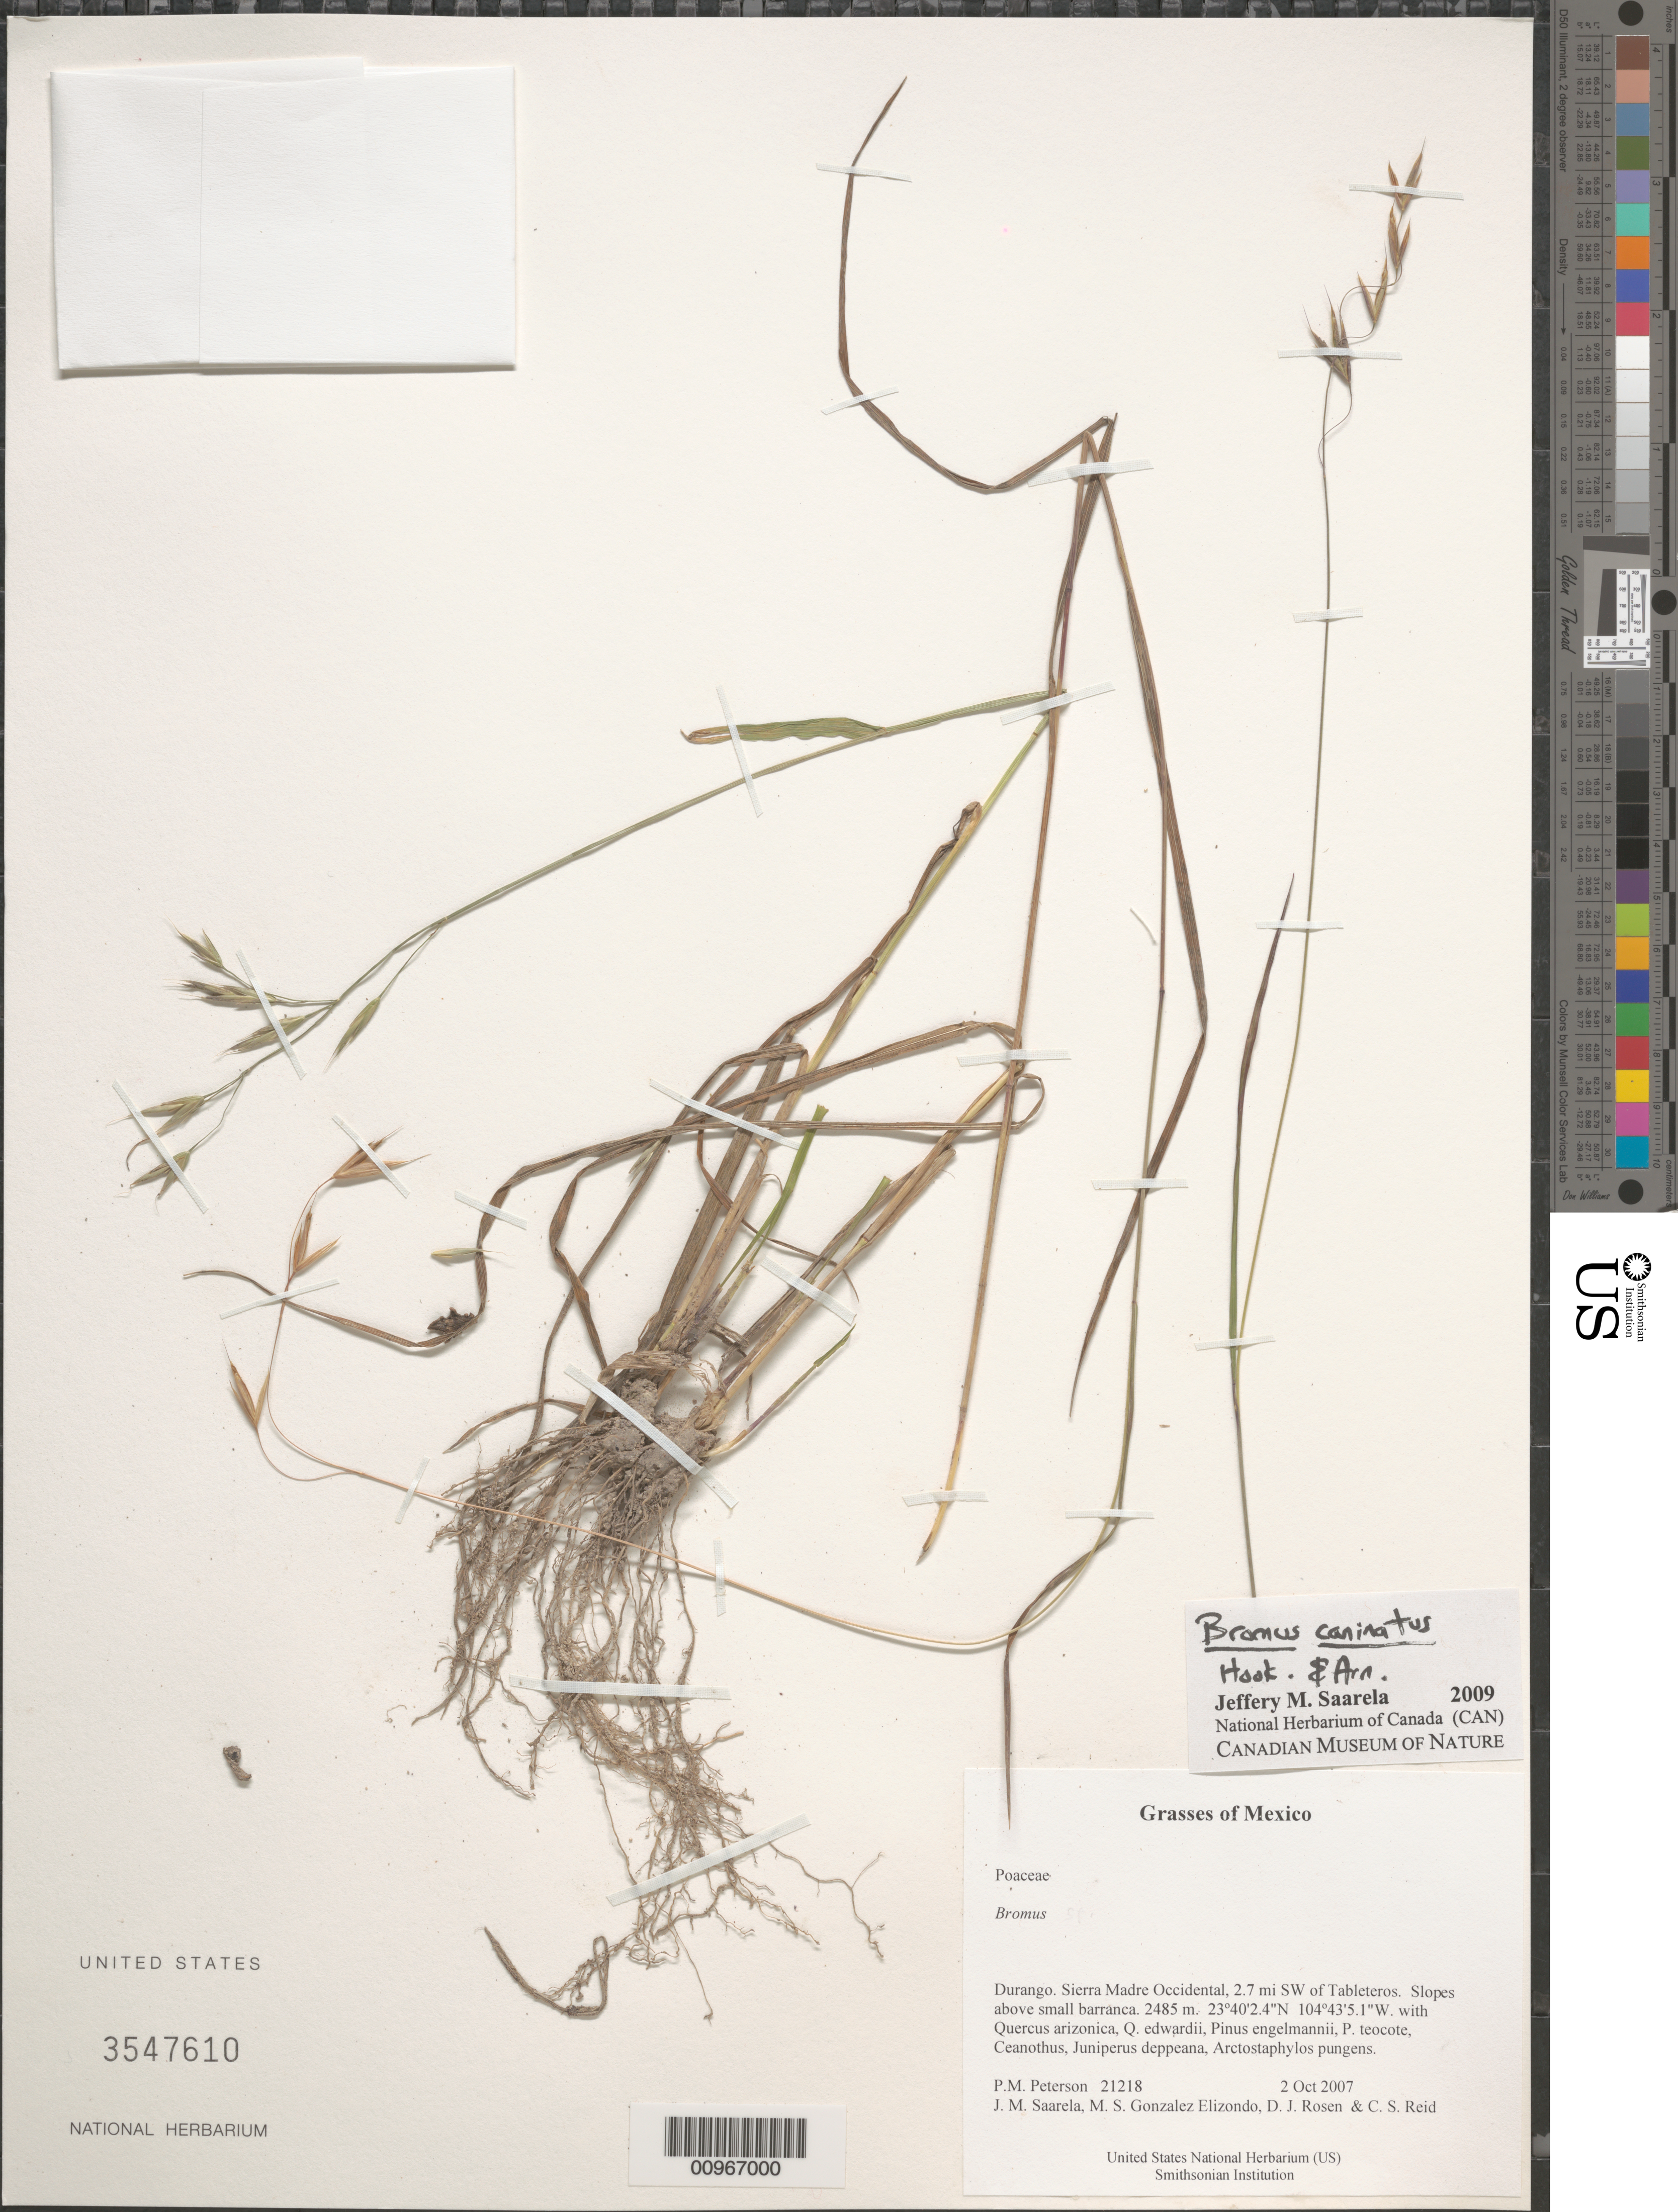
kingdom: Plantae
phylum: Tracheophyta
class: Liliopsida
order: Poales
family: Poaceae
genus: Bromus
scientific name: Bromus carinatus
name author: Hook. & Arn.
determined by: Saarela, J. M., (CAN), Canadian Museum of Nature (CANADA)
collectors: P. M. Peterson, J. Saarela, M. S. González-Elizondo, D. J. Rosen & C. Reid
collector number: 21218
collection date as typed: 02 Oct 2007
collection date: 2007-10-02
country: Mexico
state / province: Durango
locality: Sierra Madre Occidental, 2.7 mi SW of Tableteros. Slopes above small barranca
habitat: with Quercus arizonica, Q. edwardii, Pinus engelmannii, P. teocote, Ceanothus, Juniperus deppeana, Arctostaphylos pungens.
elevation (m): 2485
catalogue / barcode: US 3547610